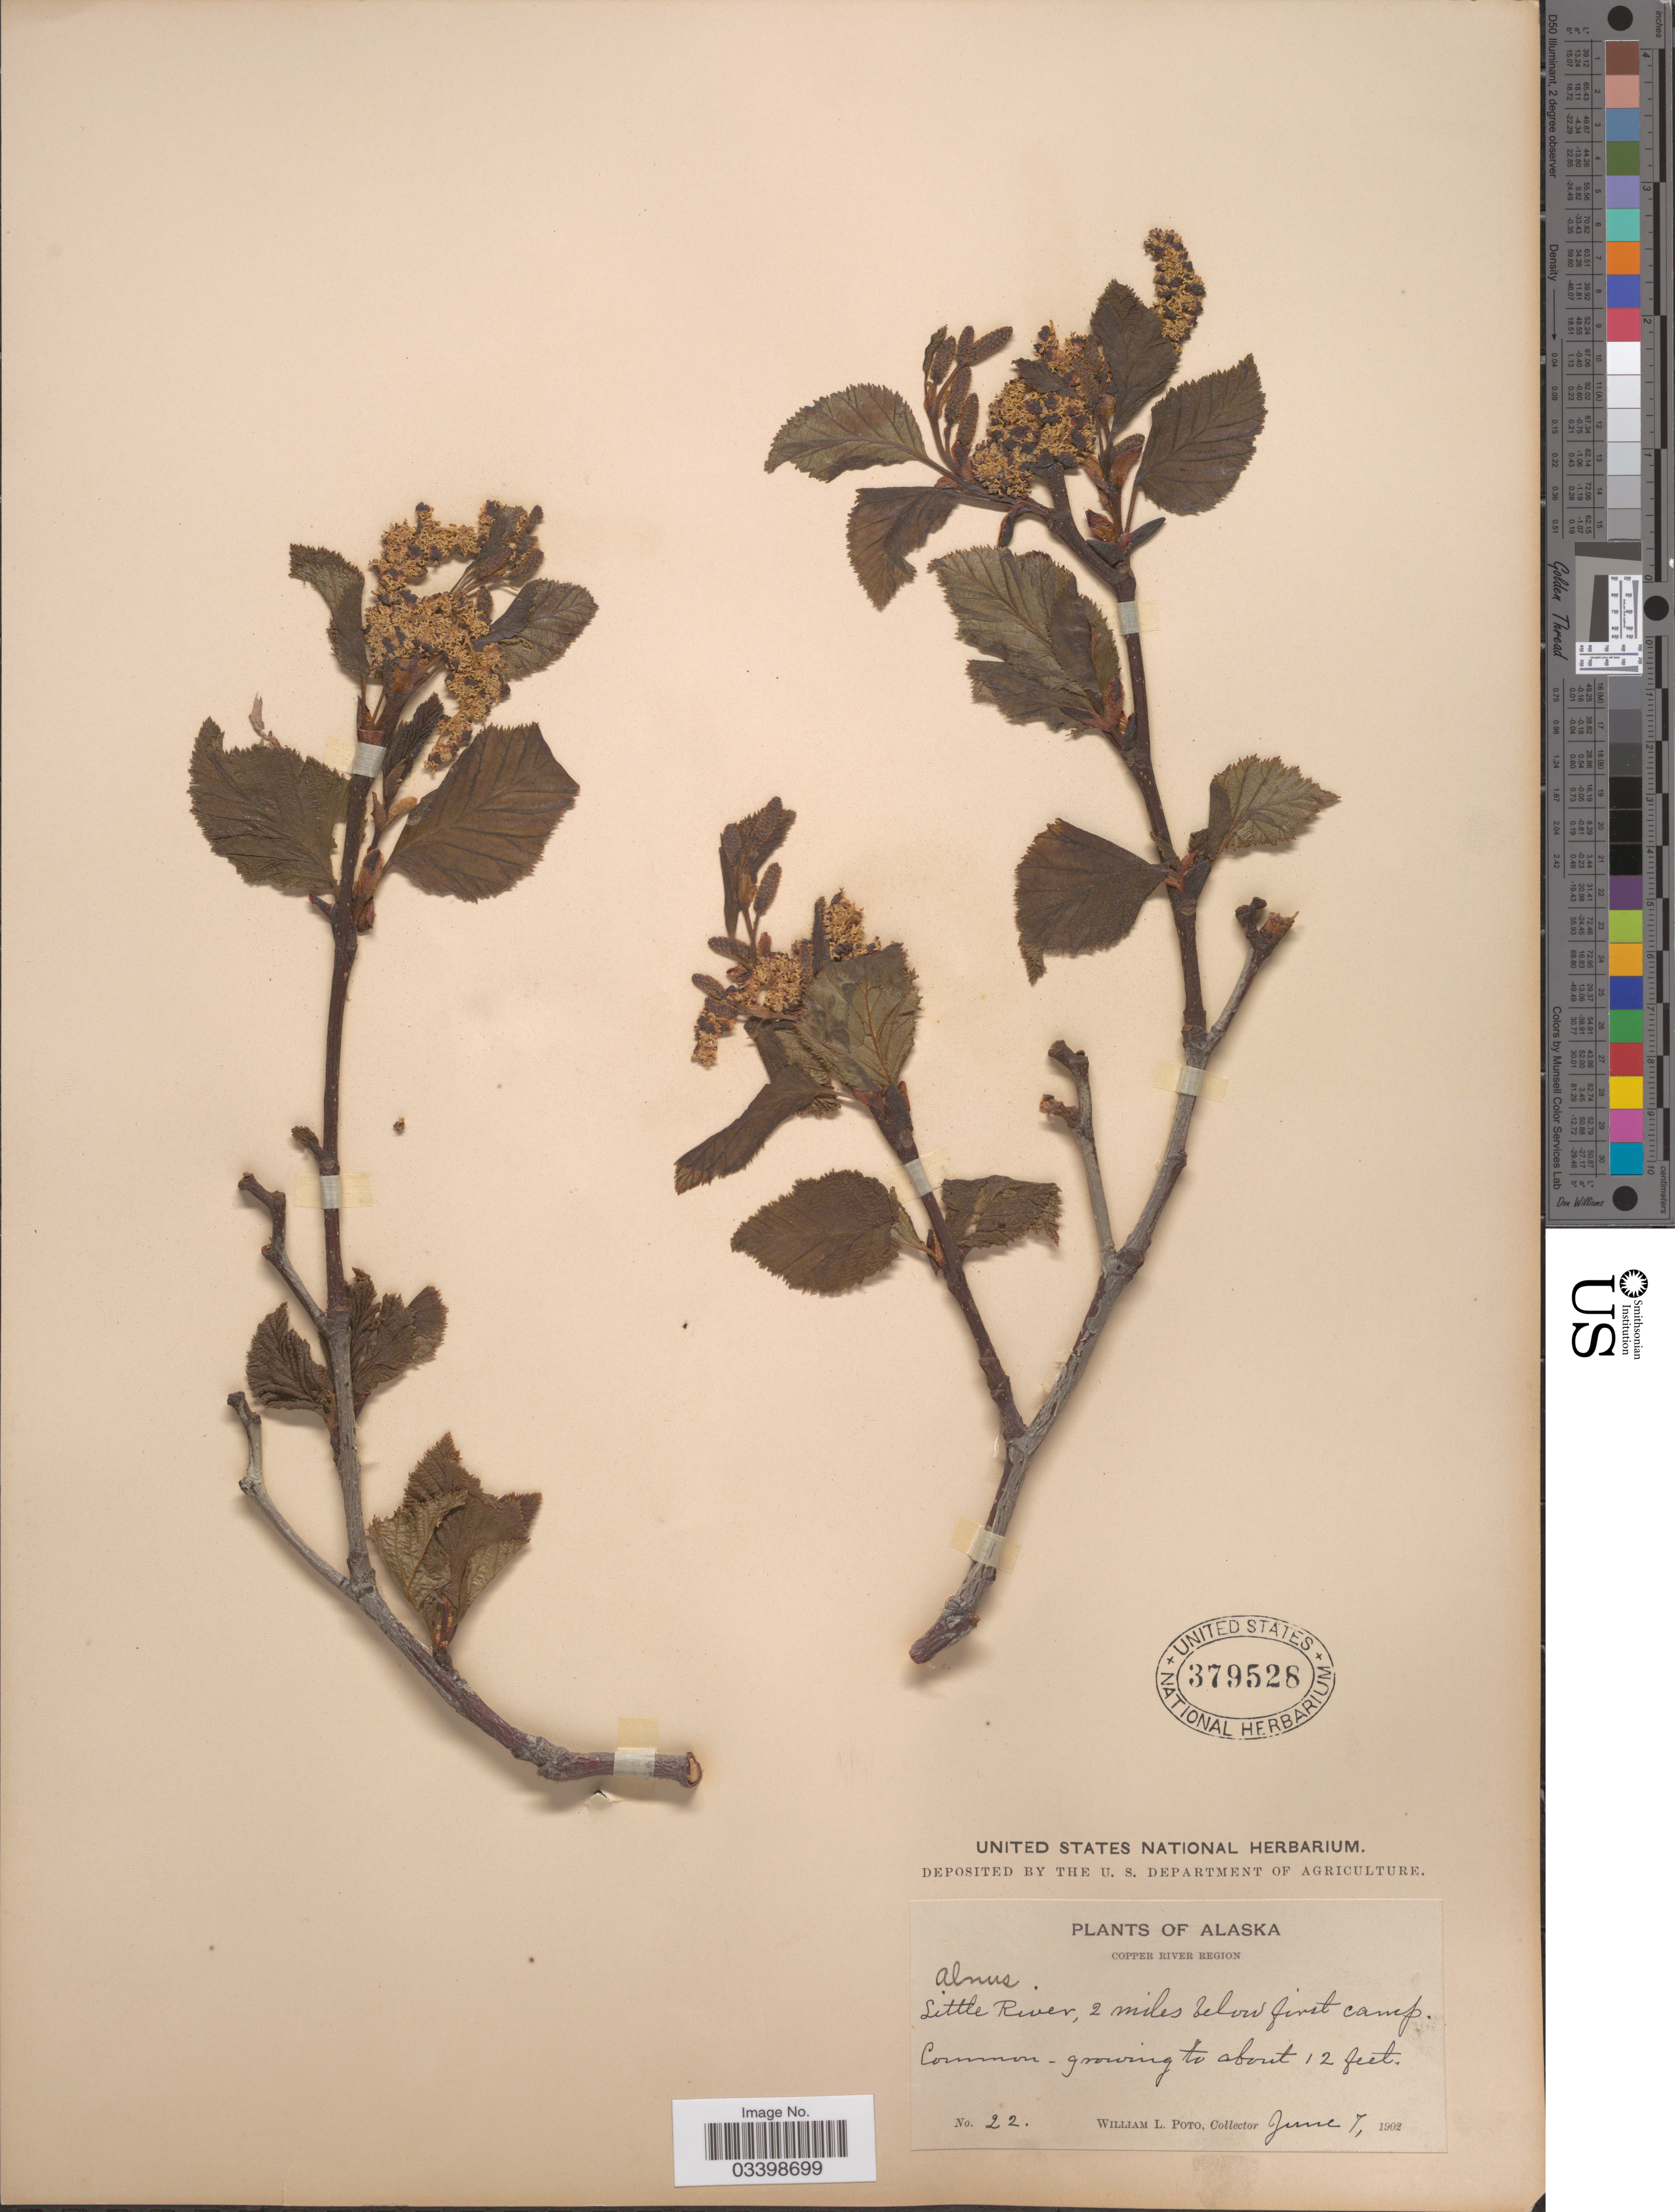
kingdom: Plantae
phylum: Tracheophyta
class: Magnoliopsida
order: Fagales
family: Betulaceae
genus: Alnus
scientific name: Alnus viridis subsp. sinuata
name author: Regel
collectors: W. Poto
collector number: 22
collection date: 1902-06-07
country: United States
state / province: Alaska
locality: Copper River Region. Little River, 2 miles below first camp.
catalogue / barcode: US 379528